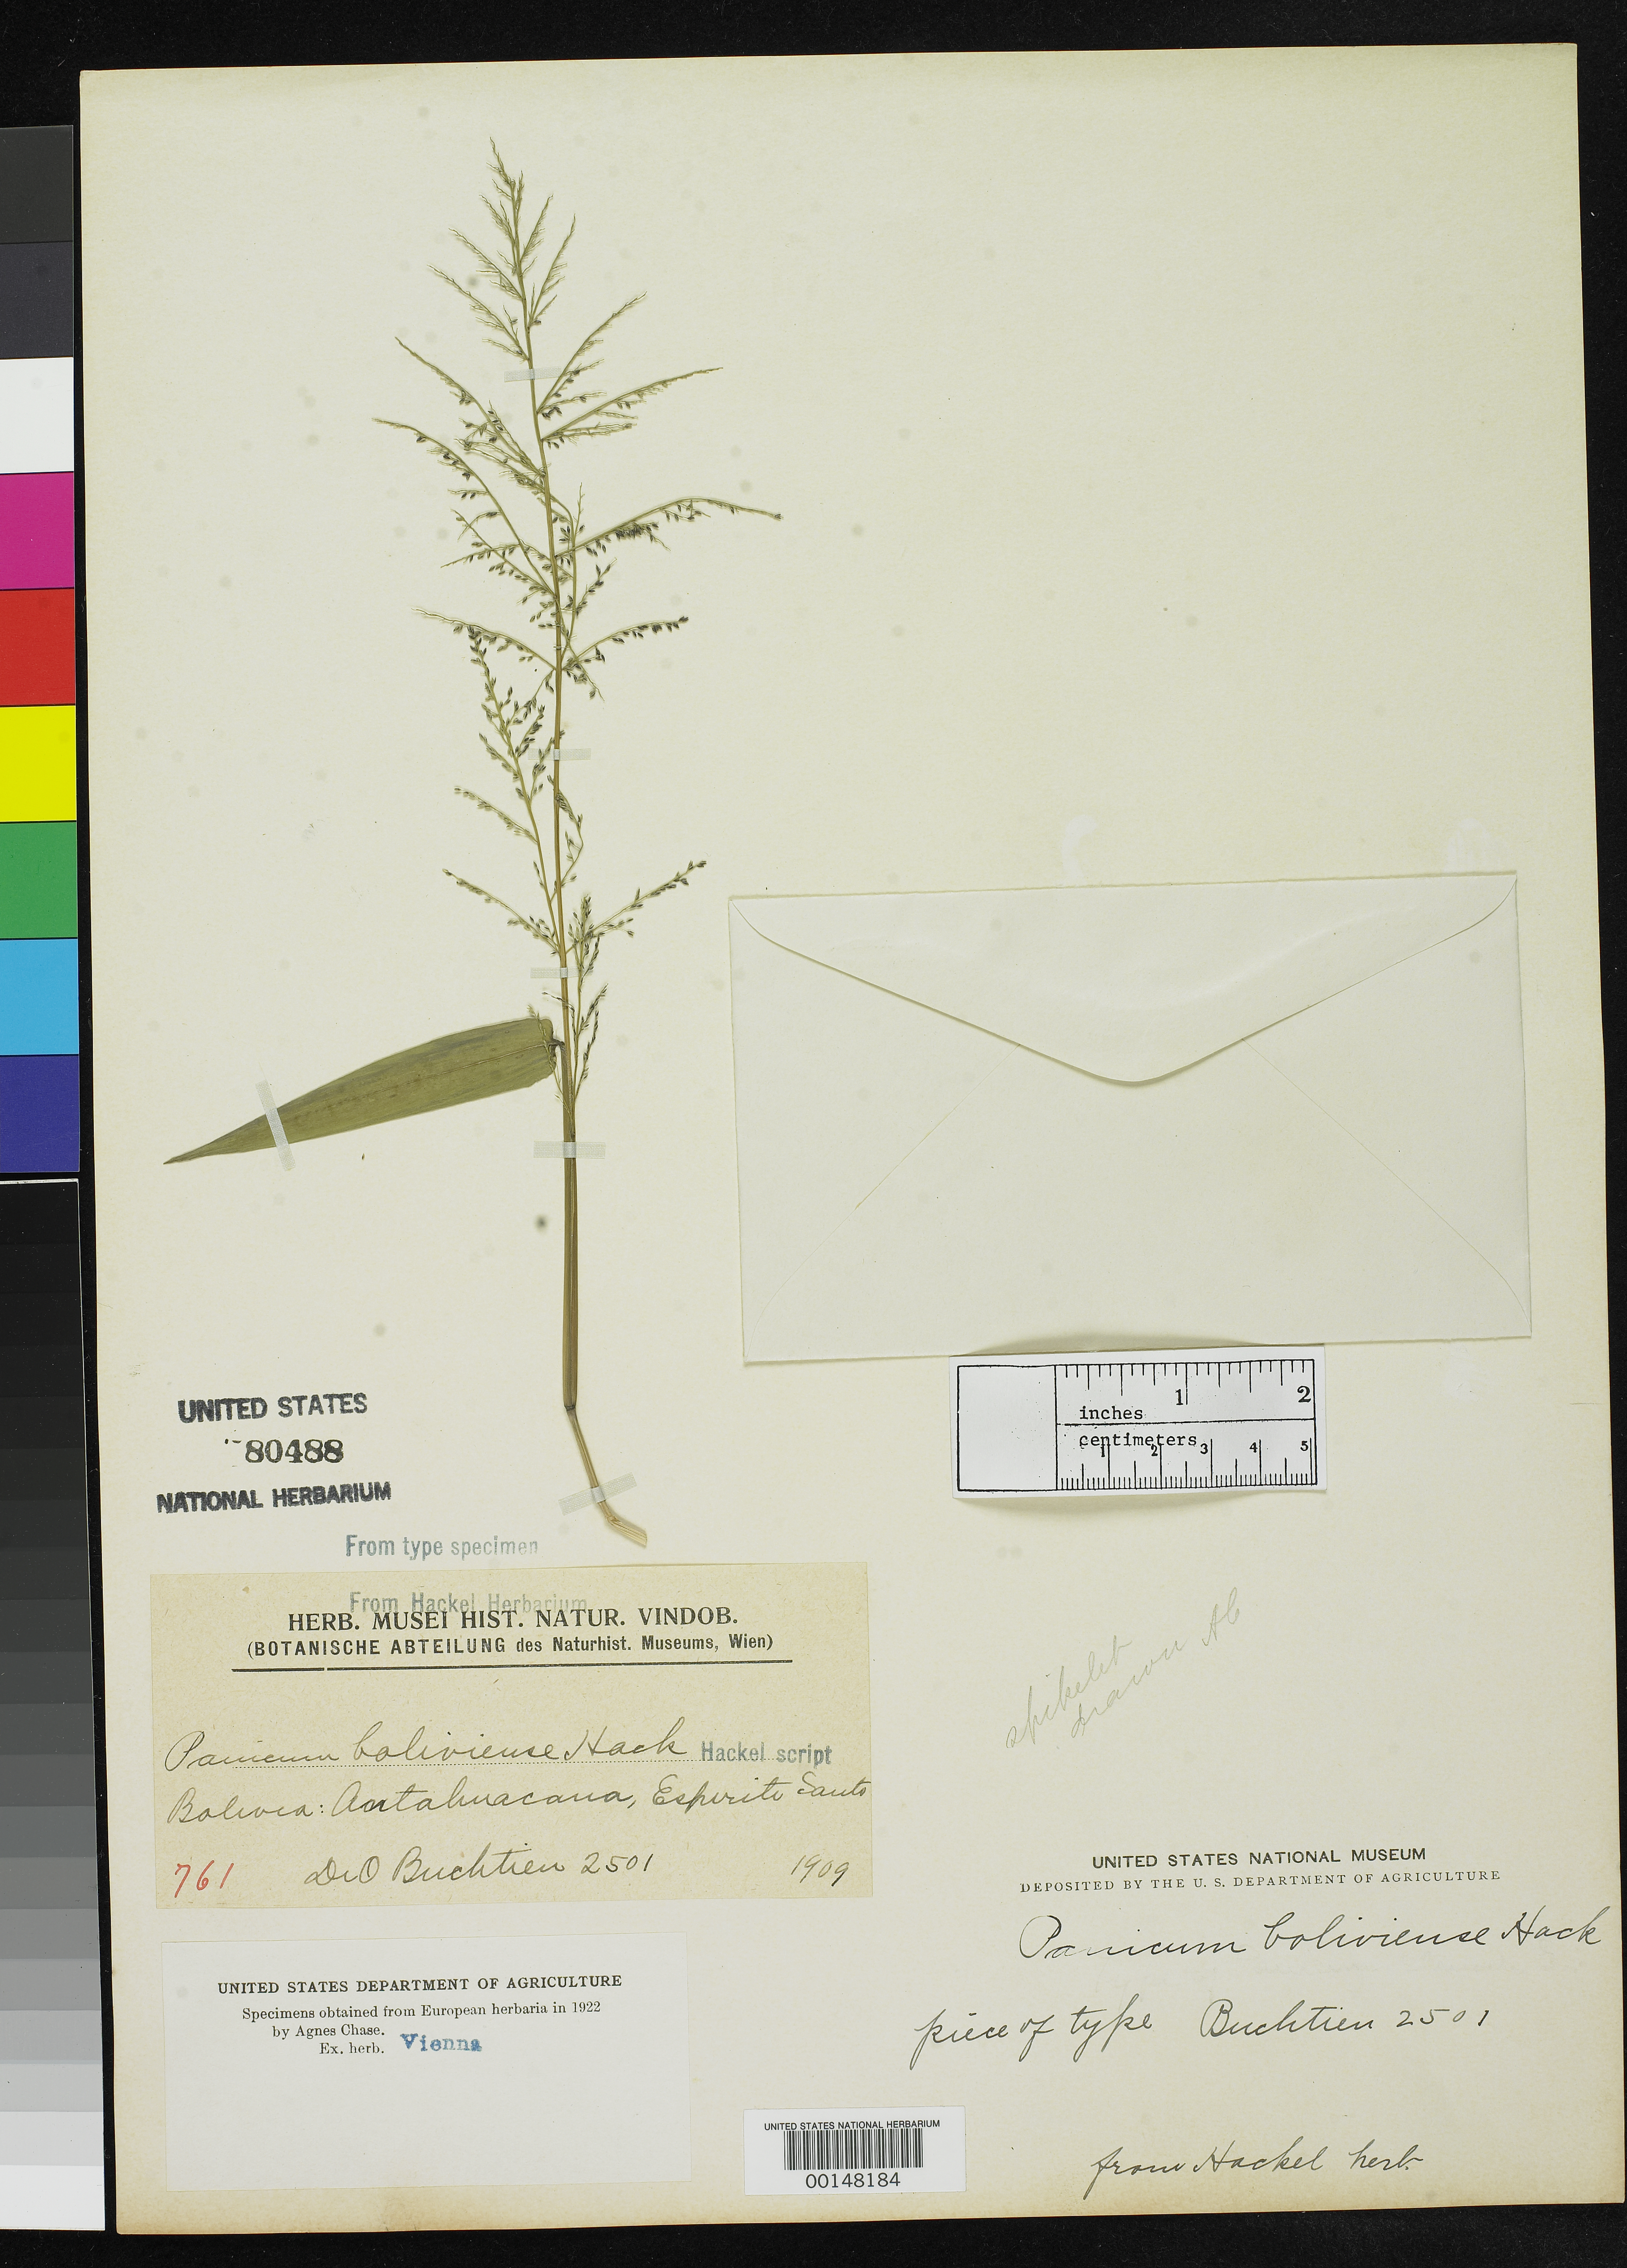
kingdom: Plantae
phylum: Tracheophyta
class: Liliopsida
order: Poales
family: Poaceae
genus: Panicum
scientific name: Panicum boliviense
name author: Hack.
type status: Type Collection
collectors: O. Buchtien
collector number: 2501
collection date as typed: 1909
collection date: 1909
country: Bolivia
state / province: Cochabamba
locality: Espirito Santo, Antahuacana.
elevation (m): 750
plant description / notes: Fragment of type specimen ex herb. Hackel (Vienna)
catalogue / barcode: US 80488